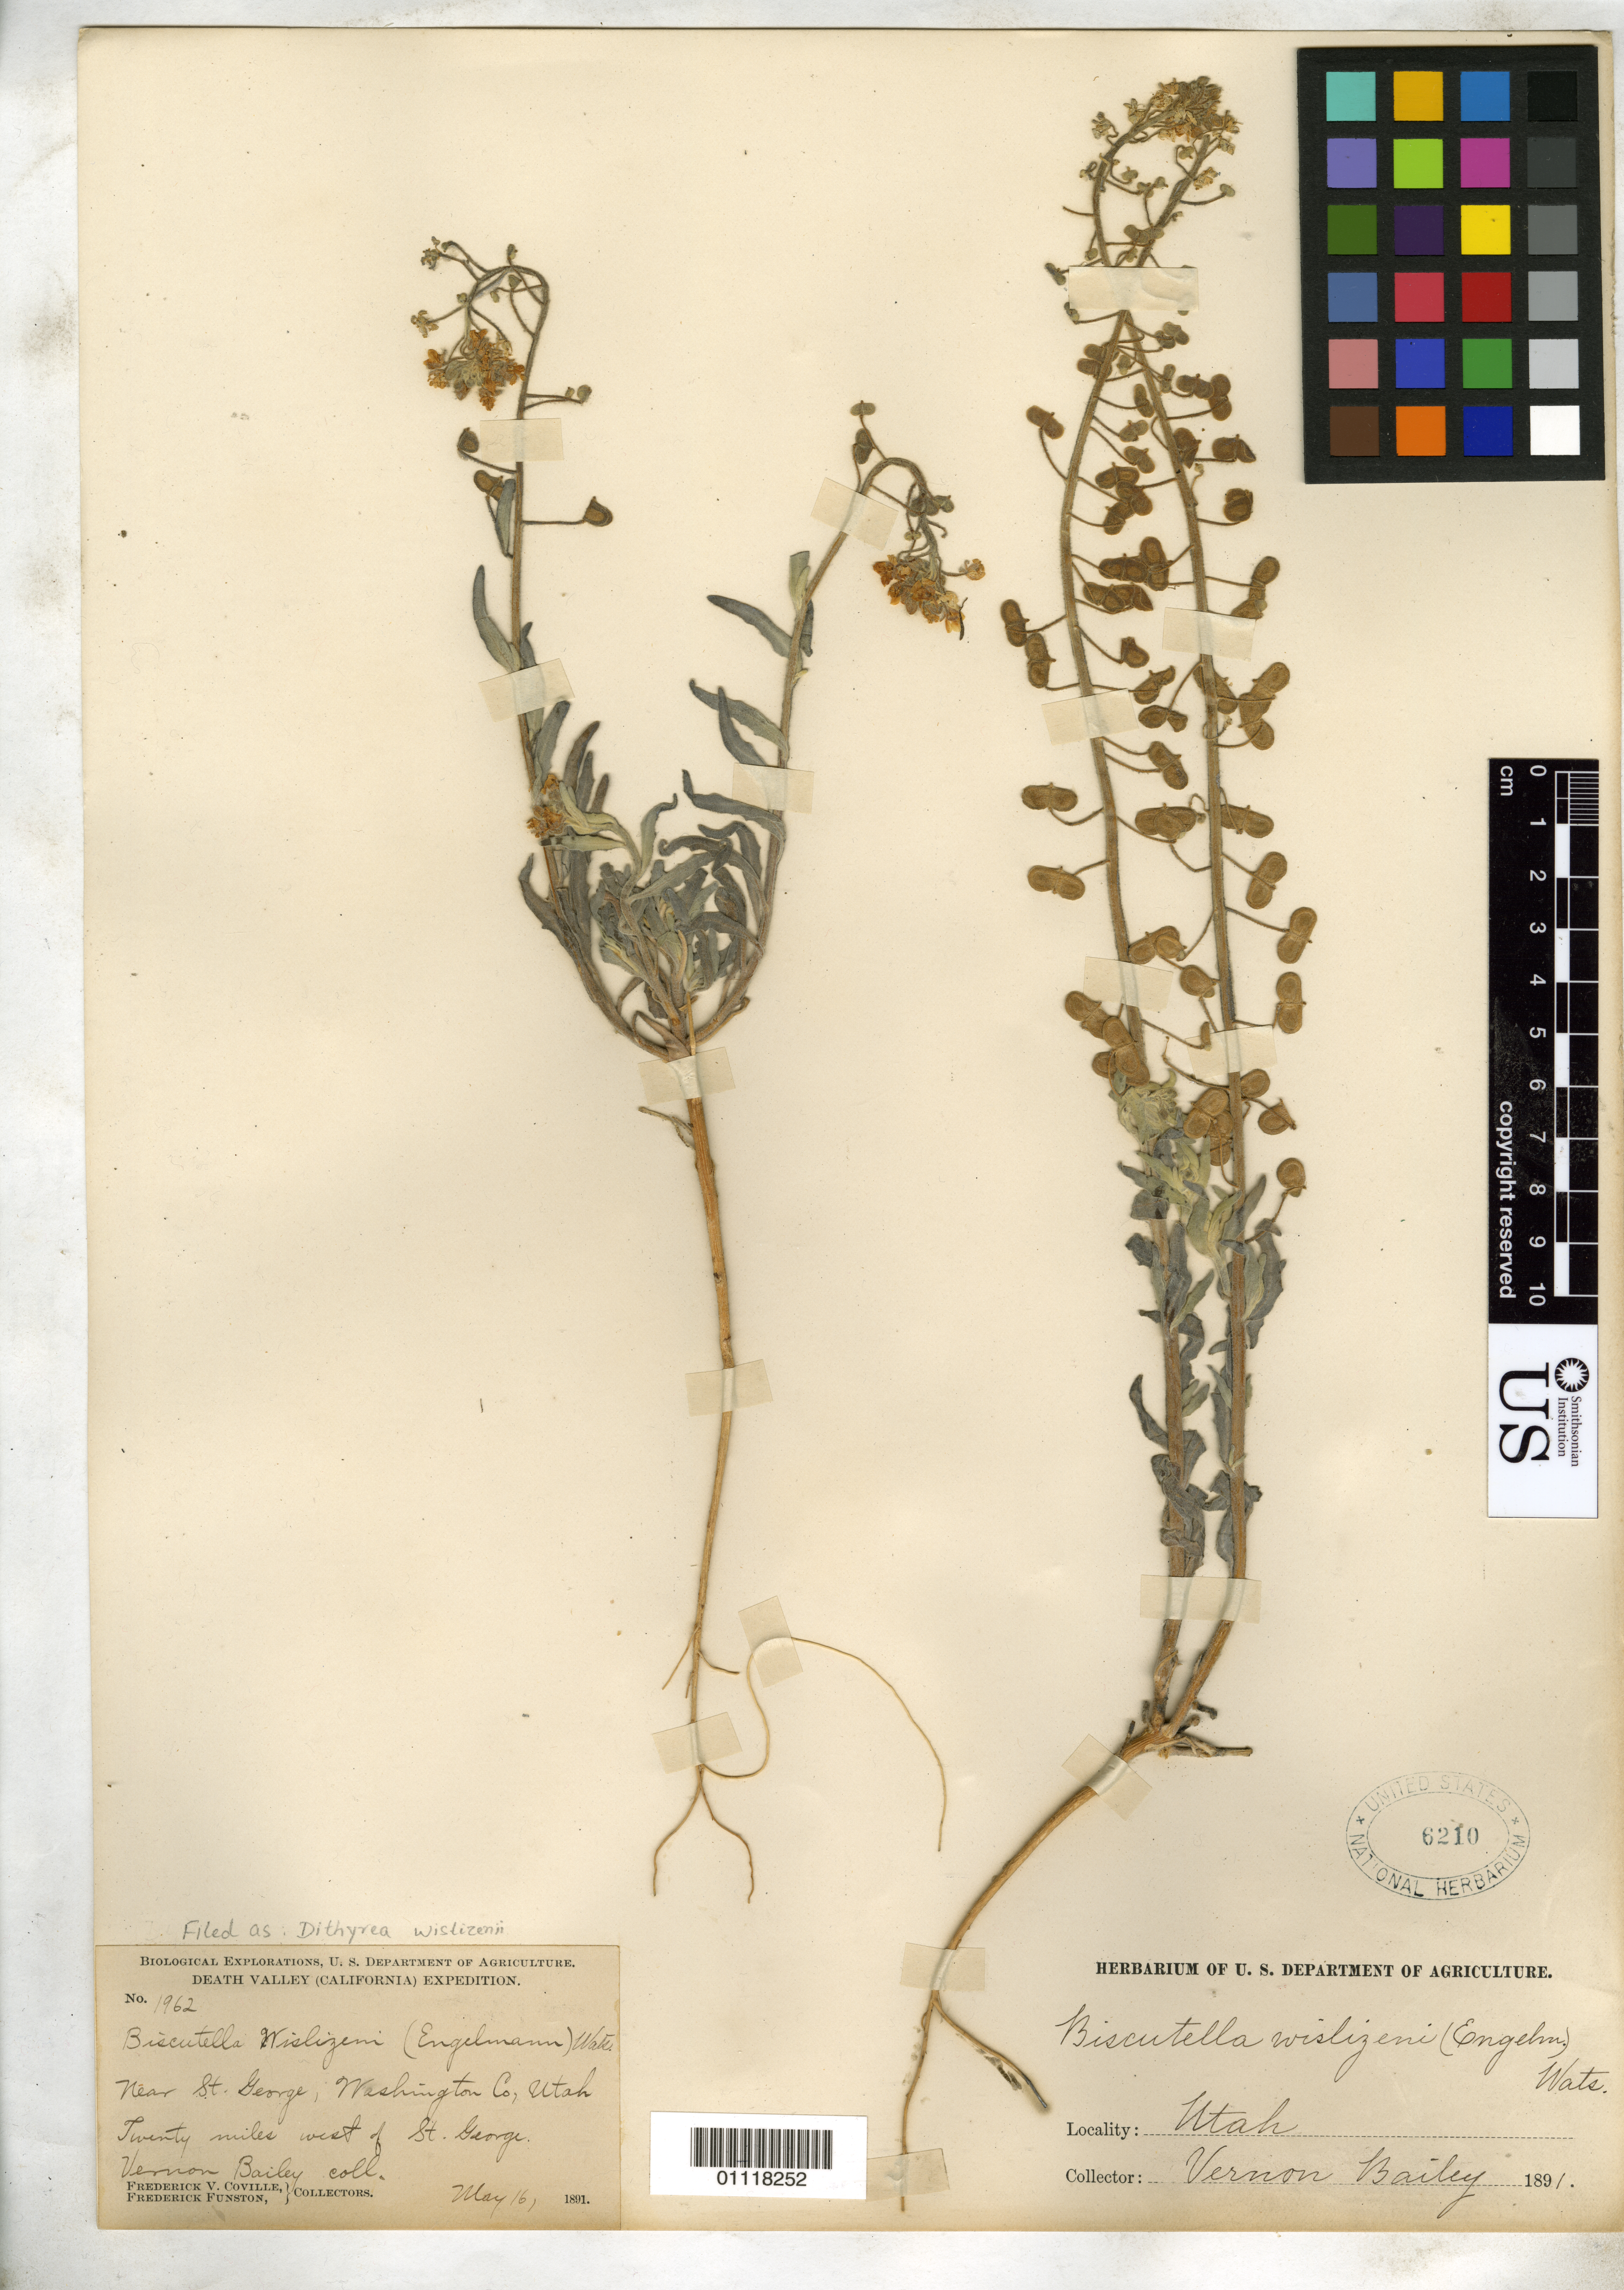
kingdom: Plantae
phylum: Tracheophyta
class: Magnoliopsida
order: Brassicales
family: Brassicaceae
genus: Dithyrea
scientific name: Dithyrea wislizeni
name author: Engelm.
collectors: V. O. Bailey, F. Funston & F. V. Coville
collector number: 1962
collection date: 1891-05-16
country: United States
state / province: Utah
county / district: Washington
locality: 20 miles west of St. George.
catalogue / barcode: US 6210